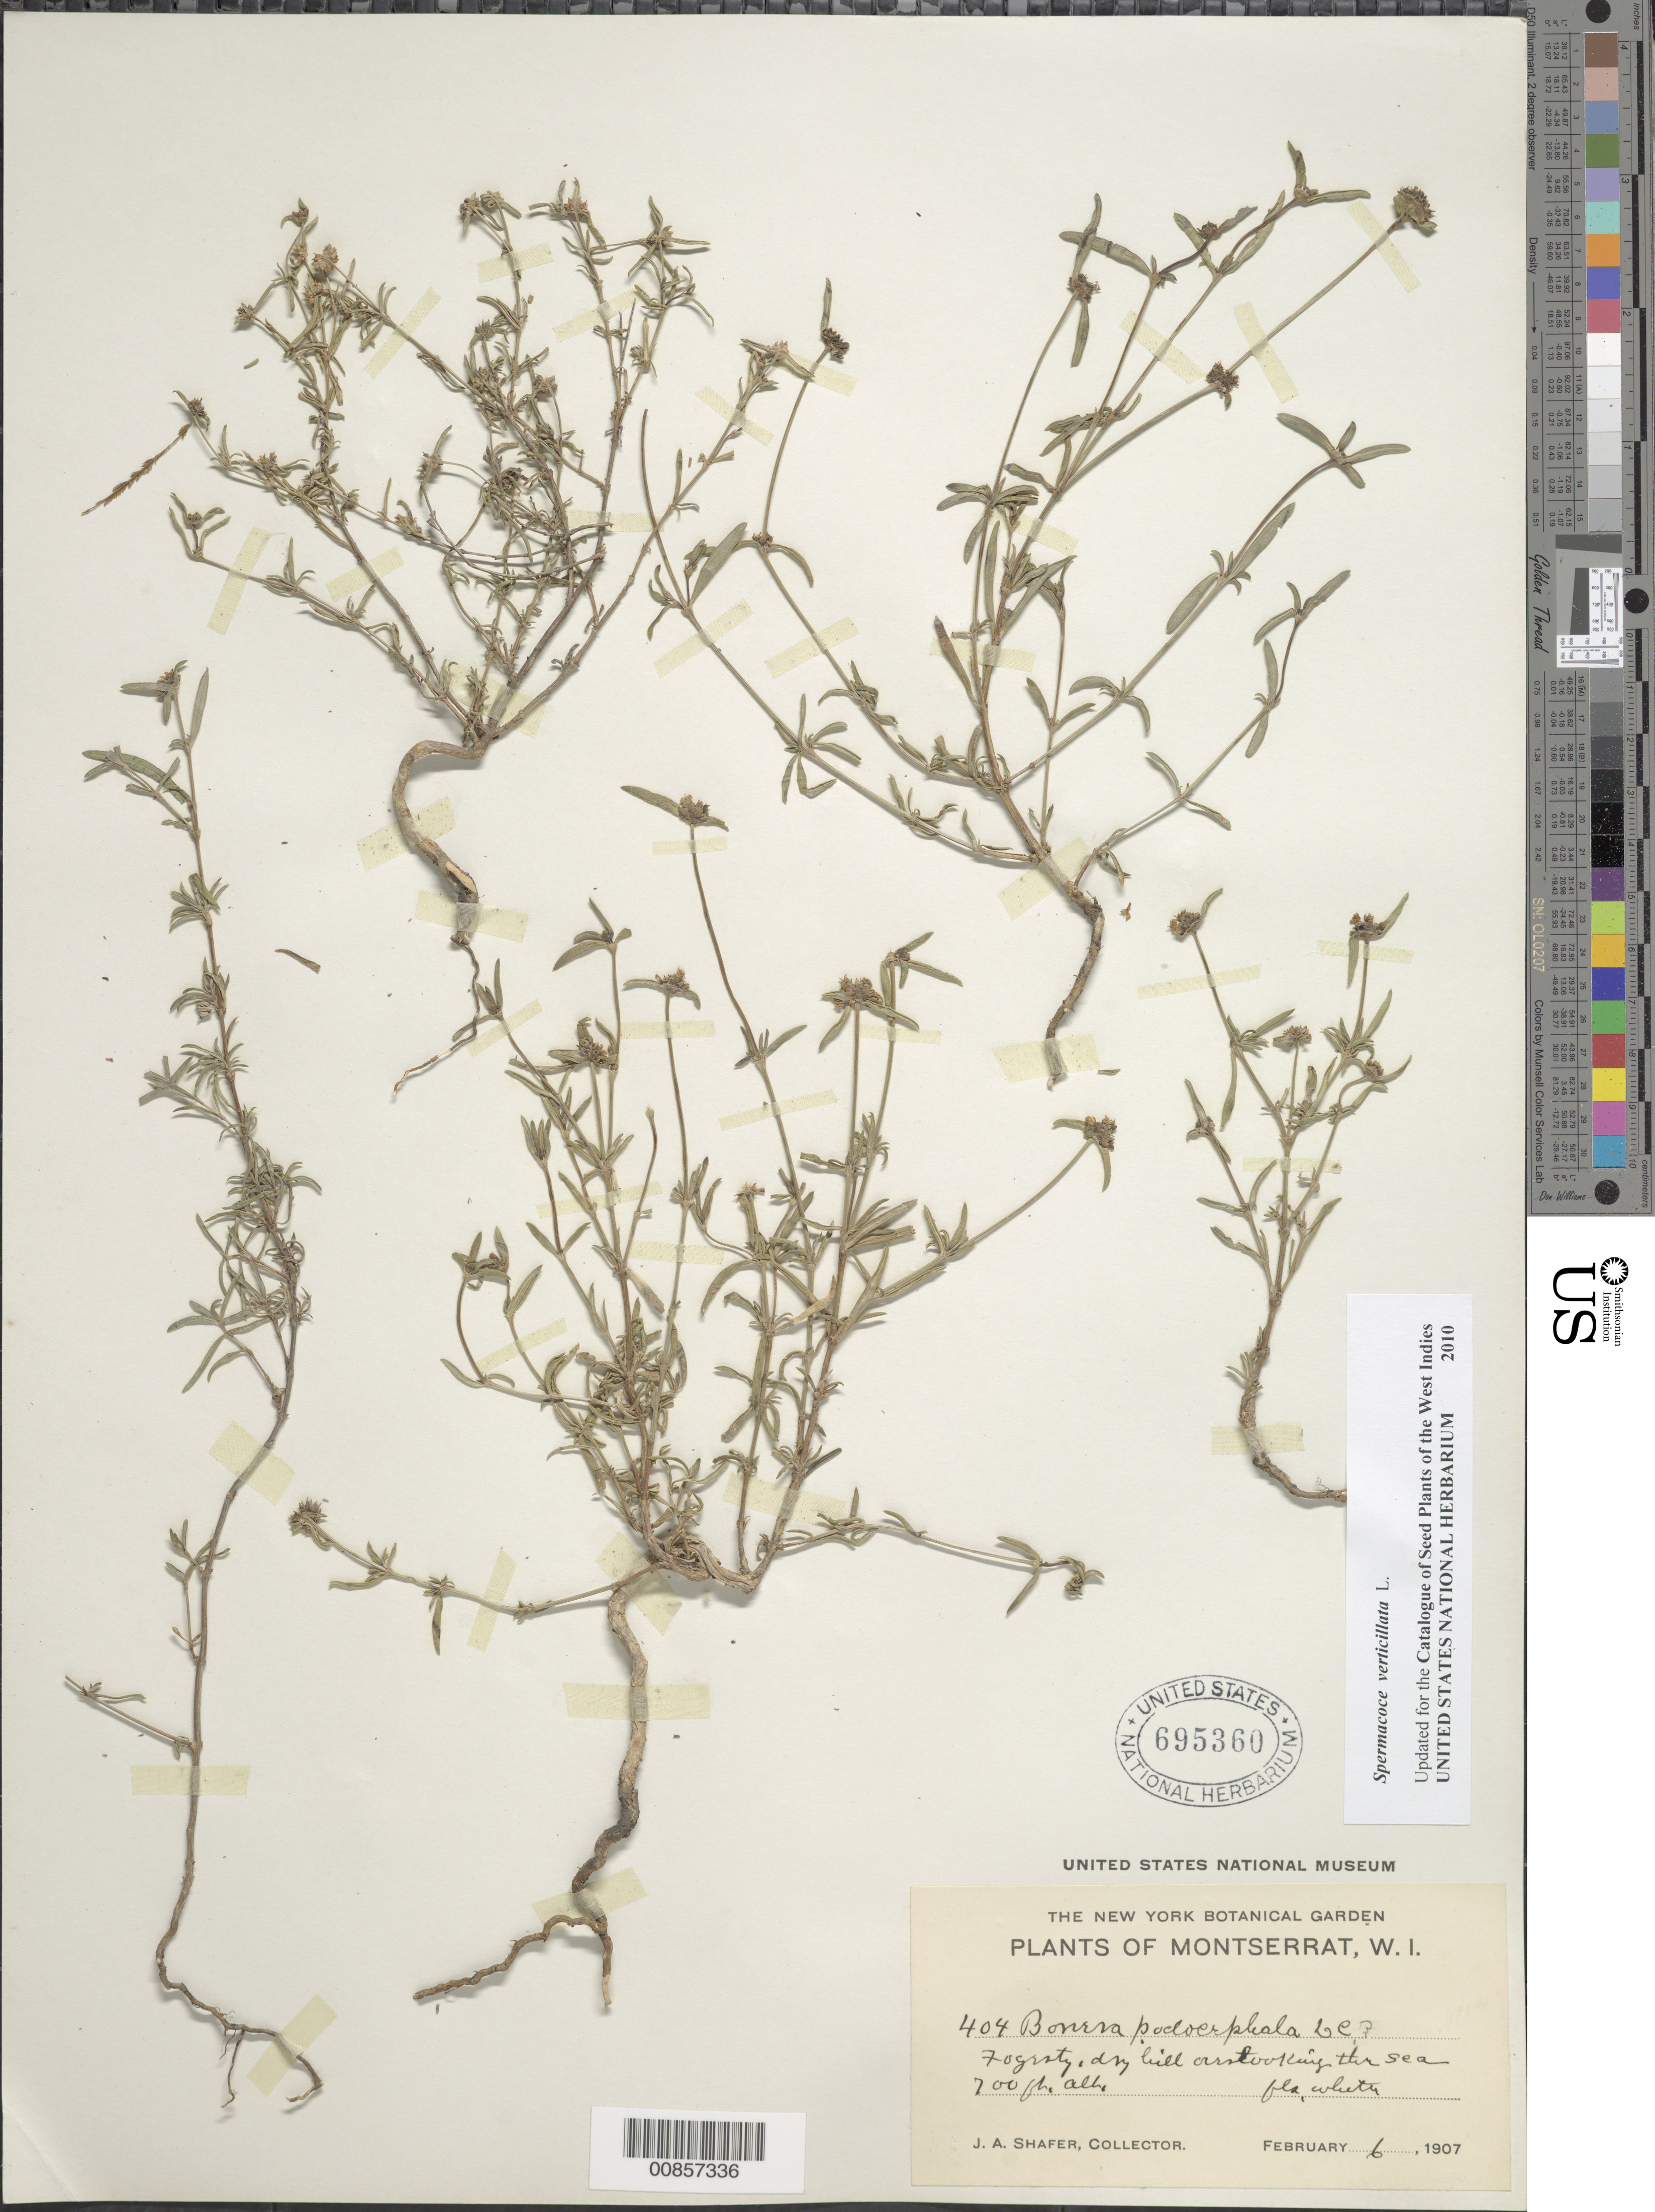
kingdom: Plantae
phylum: Tracheophyta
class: Magnoliopsida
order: Gentianales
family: Rubiaceae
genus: Spermacoce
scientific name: Spermacoce verticillata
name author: L.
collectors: J. A. Shafer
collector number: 404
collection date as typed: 06 Feb 1907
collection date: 1907-02-06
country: Montserrat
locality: Fogrsty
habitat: Low hill overlooking sea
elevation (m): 213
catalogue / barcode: US 695360